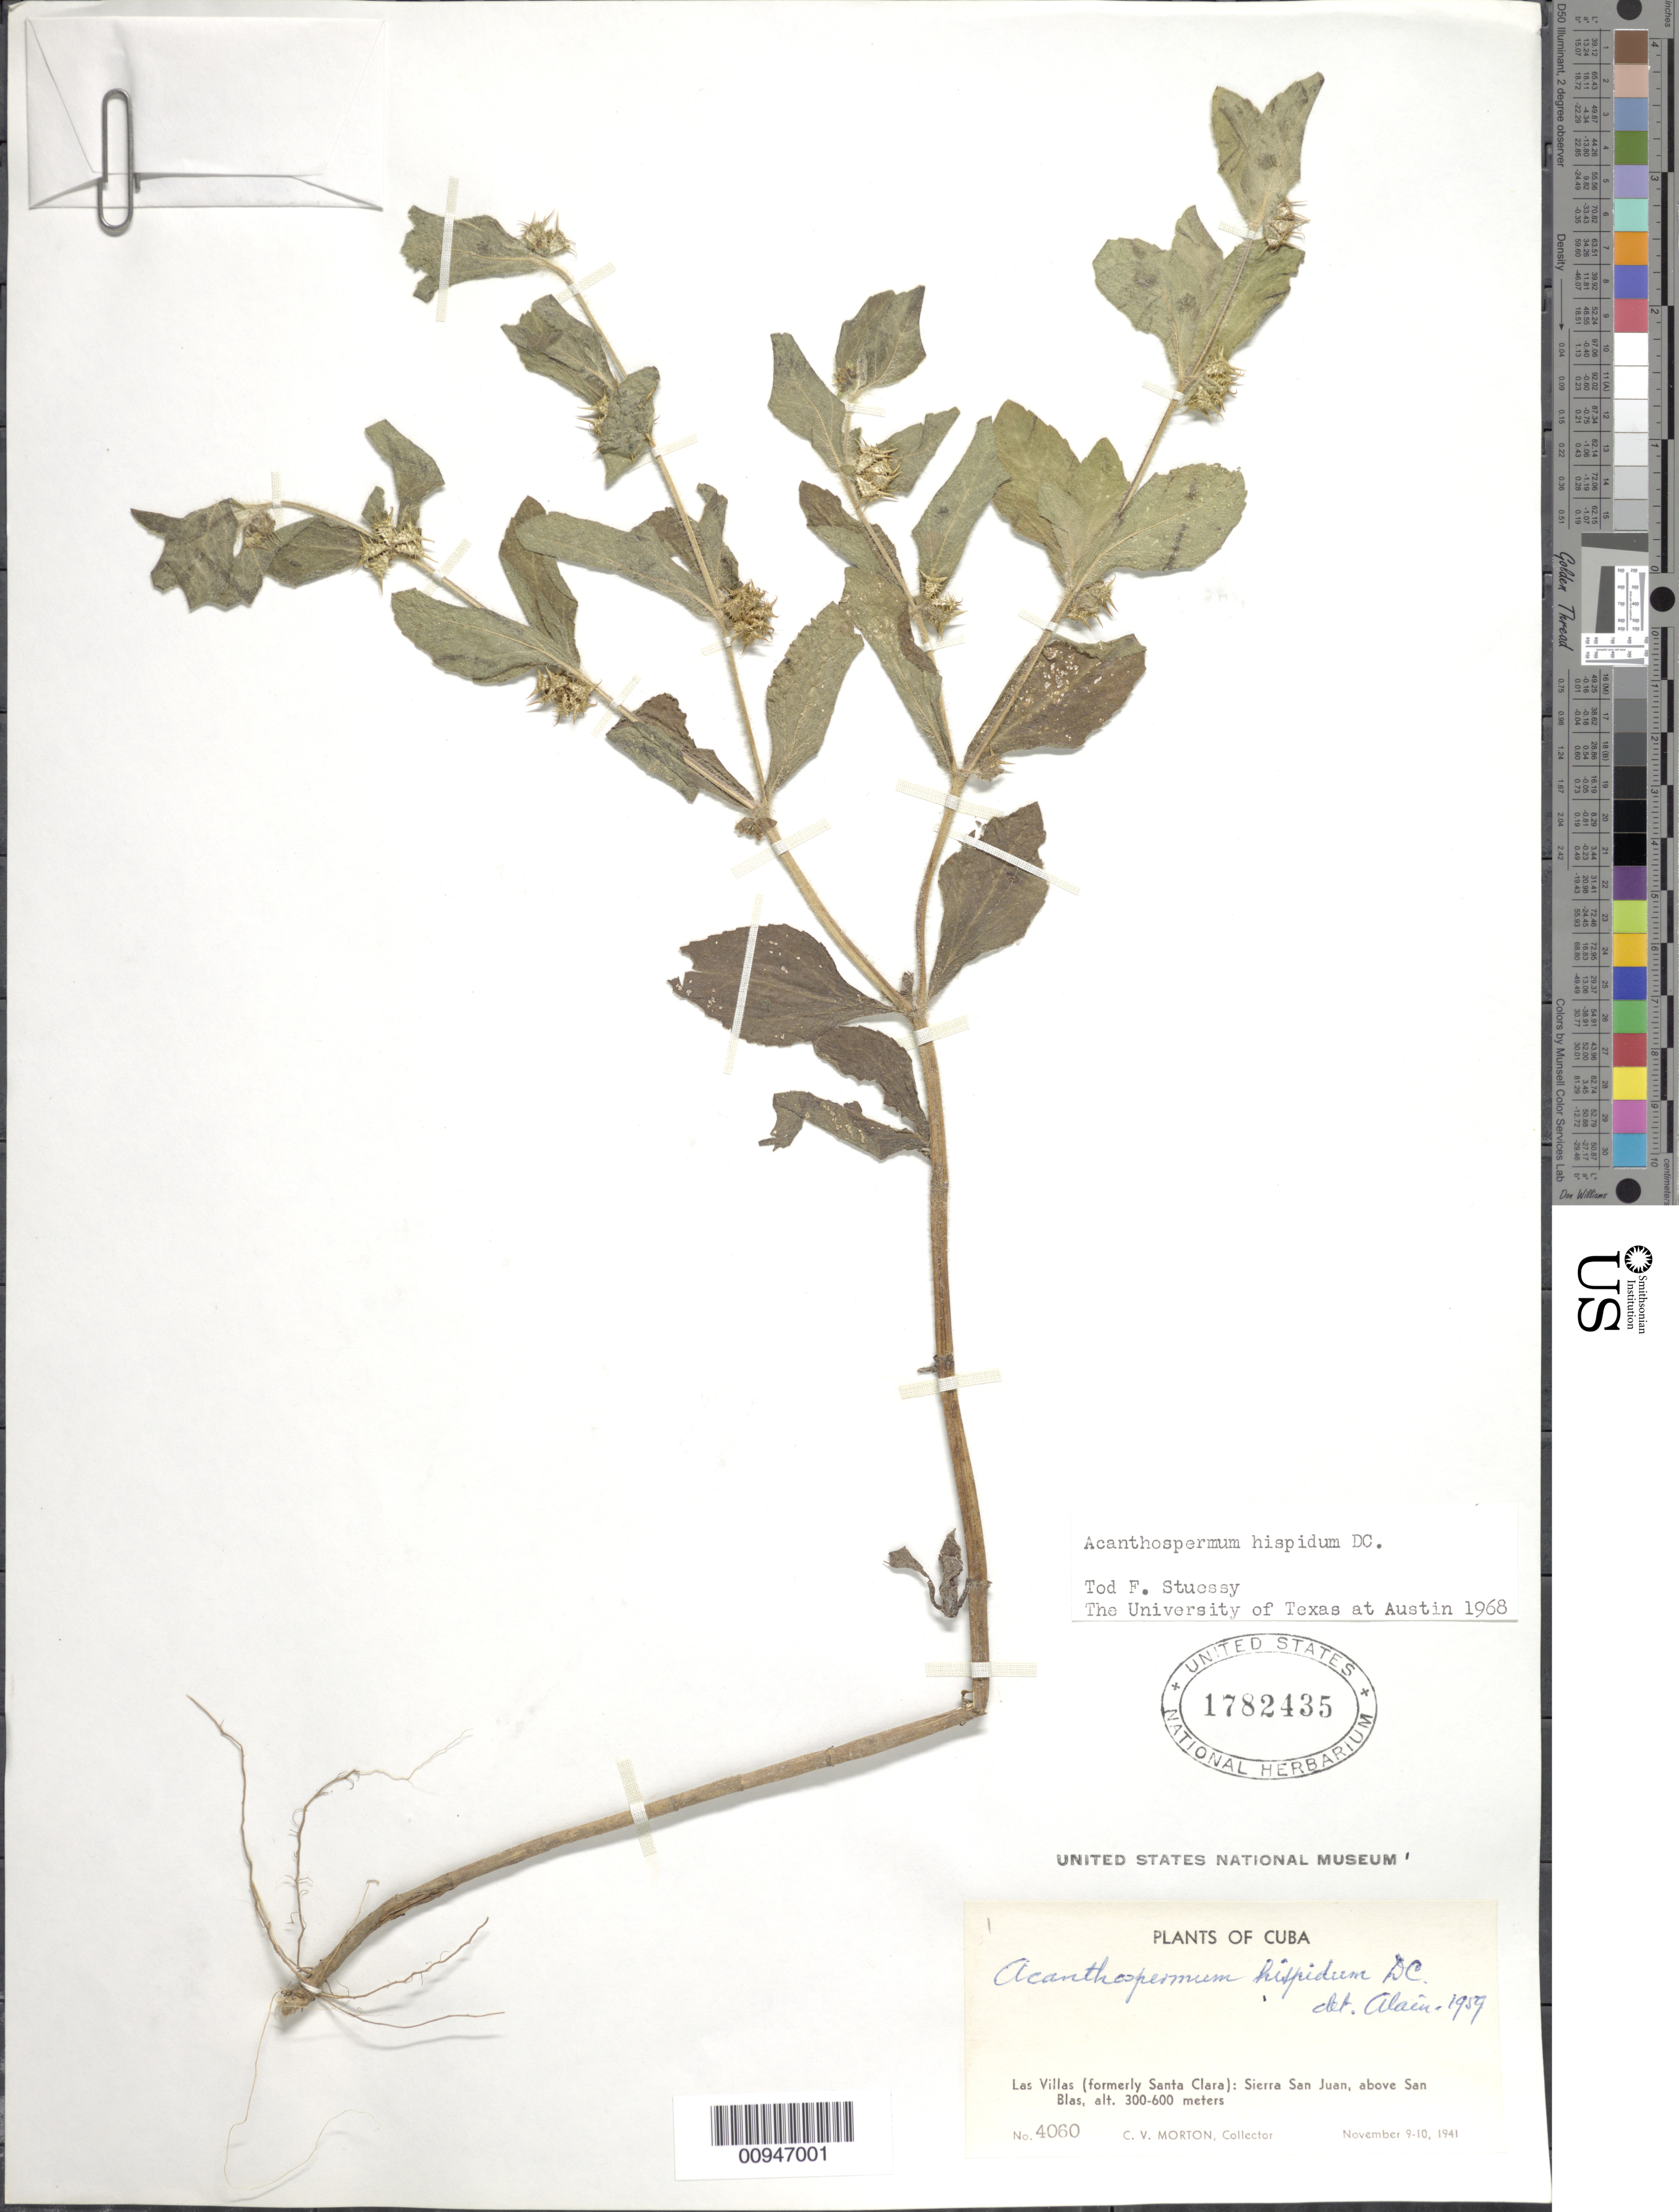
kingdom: Plantae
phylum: Tracheophyta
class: Magnoliopsida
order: Asterales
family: Asteraceae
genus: Acanthospermum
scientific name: Acanthospermum hispidum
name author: DC.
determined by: Stuessy, T. F.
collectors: C. V. Morton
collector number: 4060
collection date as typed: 09 Nov 1941 to 10 Nov 1941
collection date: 1941-11-09/1941-11-10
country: Cuba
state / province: Las Villas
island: Cuba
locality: Sierra San Juan, above San Blas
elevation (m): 300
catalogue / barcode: US 1782435